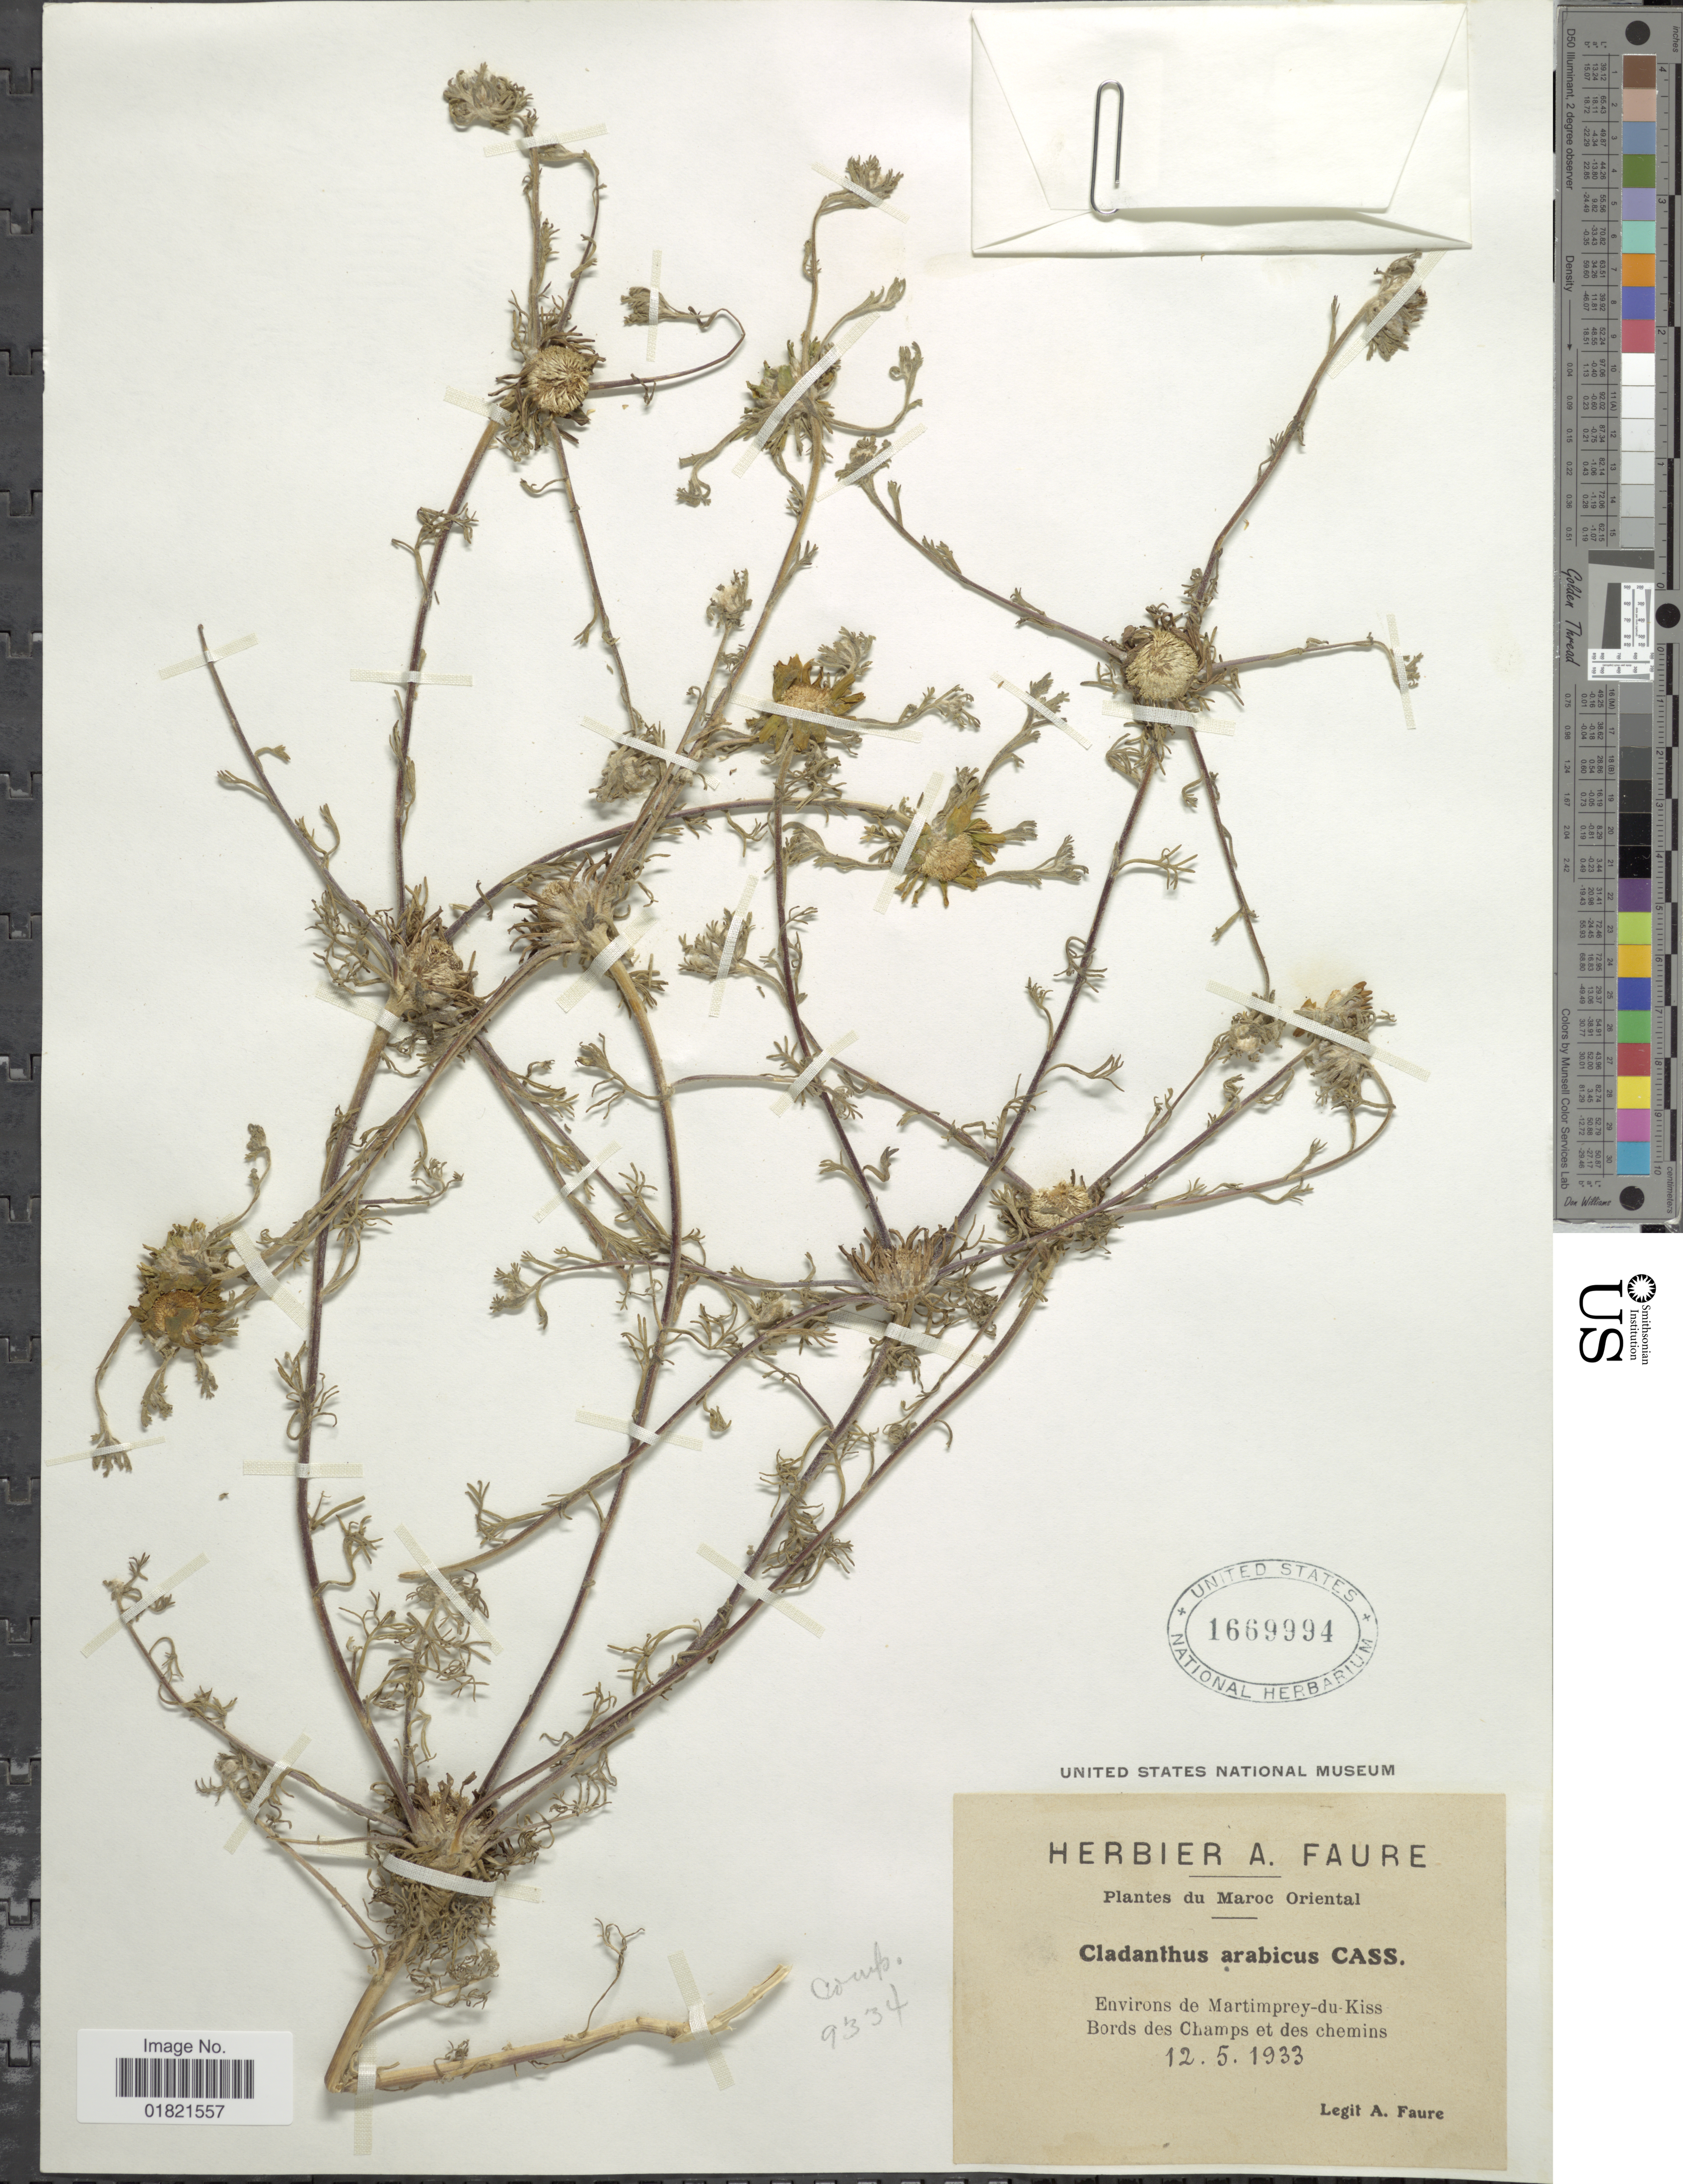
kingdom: Plantae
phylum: Tracheophyta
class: Magnoliopsida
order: Asterales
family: Asteraceae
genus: Cladanthus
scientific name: Cladanthus arabicus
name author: (L.) Cass.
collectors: A. Faure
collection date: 1933-05-12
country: Morocco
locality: Environs de Martimprey-du-Kiss, Bords des Champs et des chemins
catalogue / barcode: US 1669994